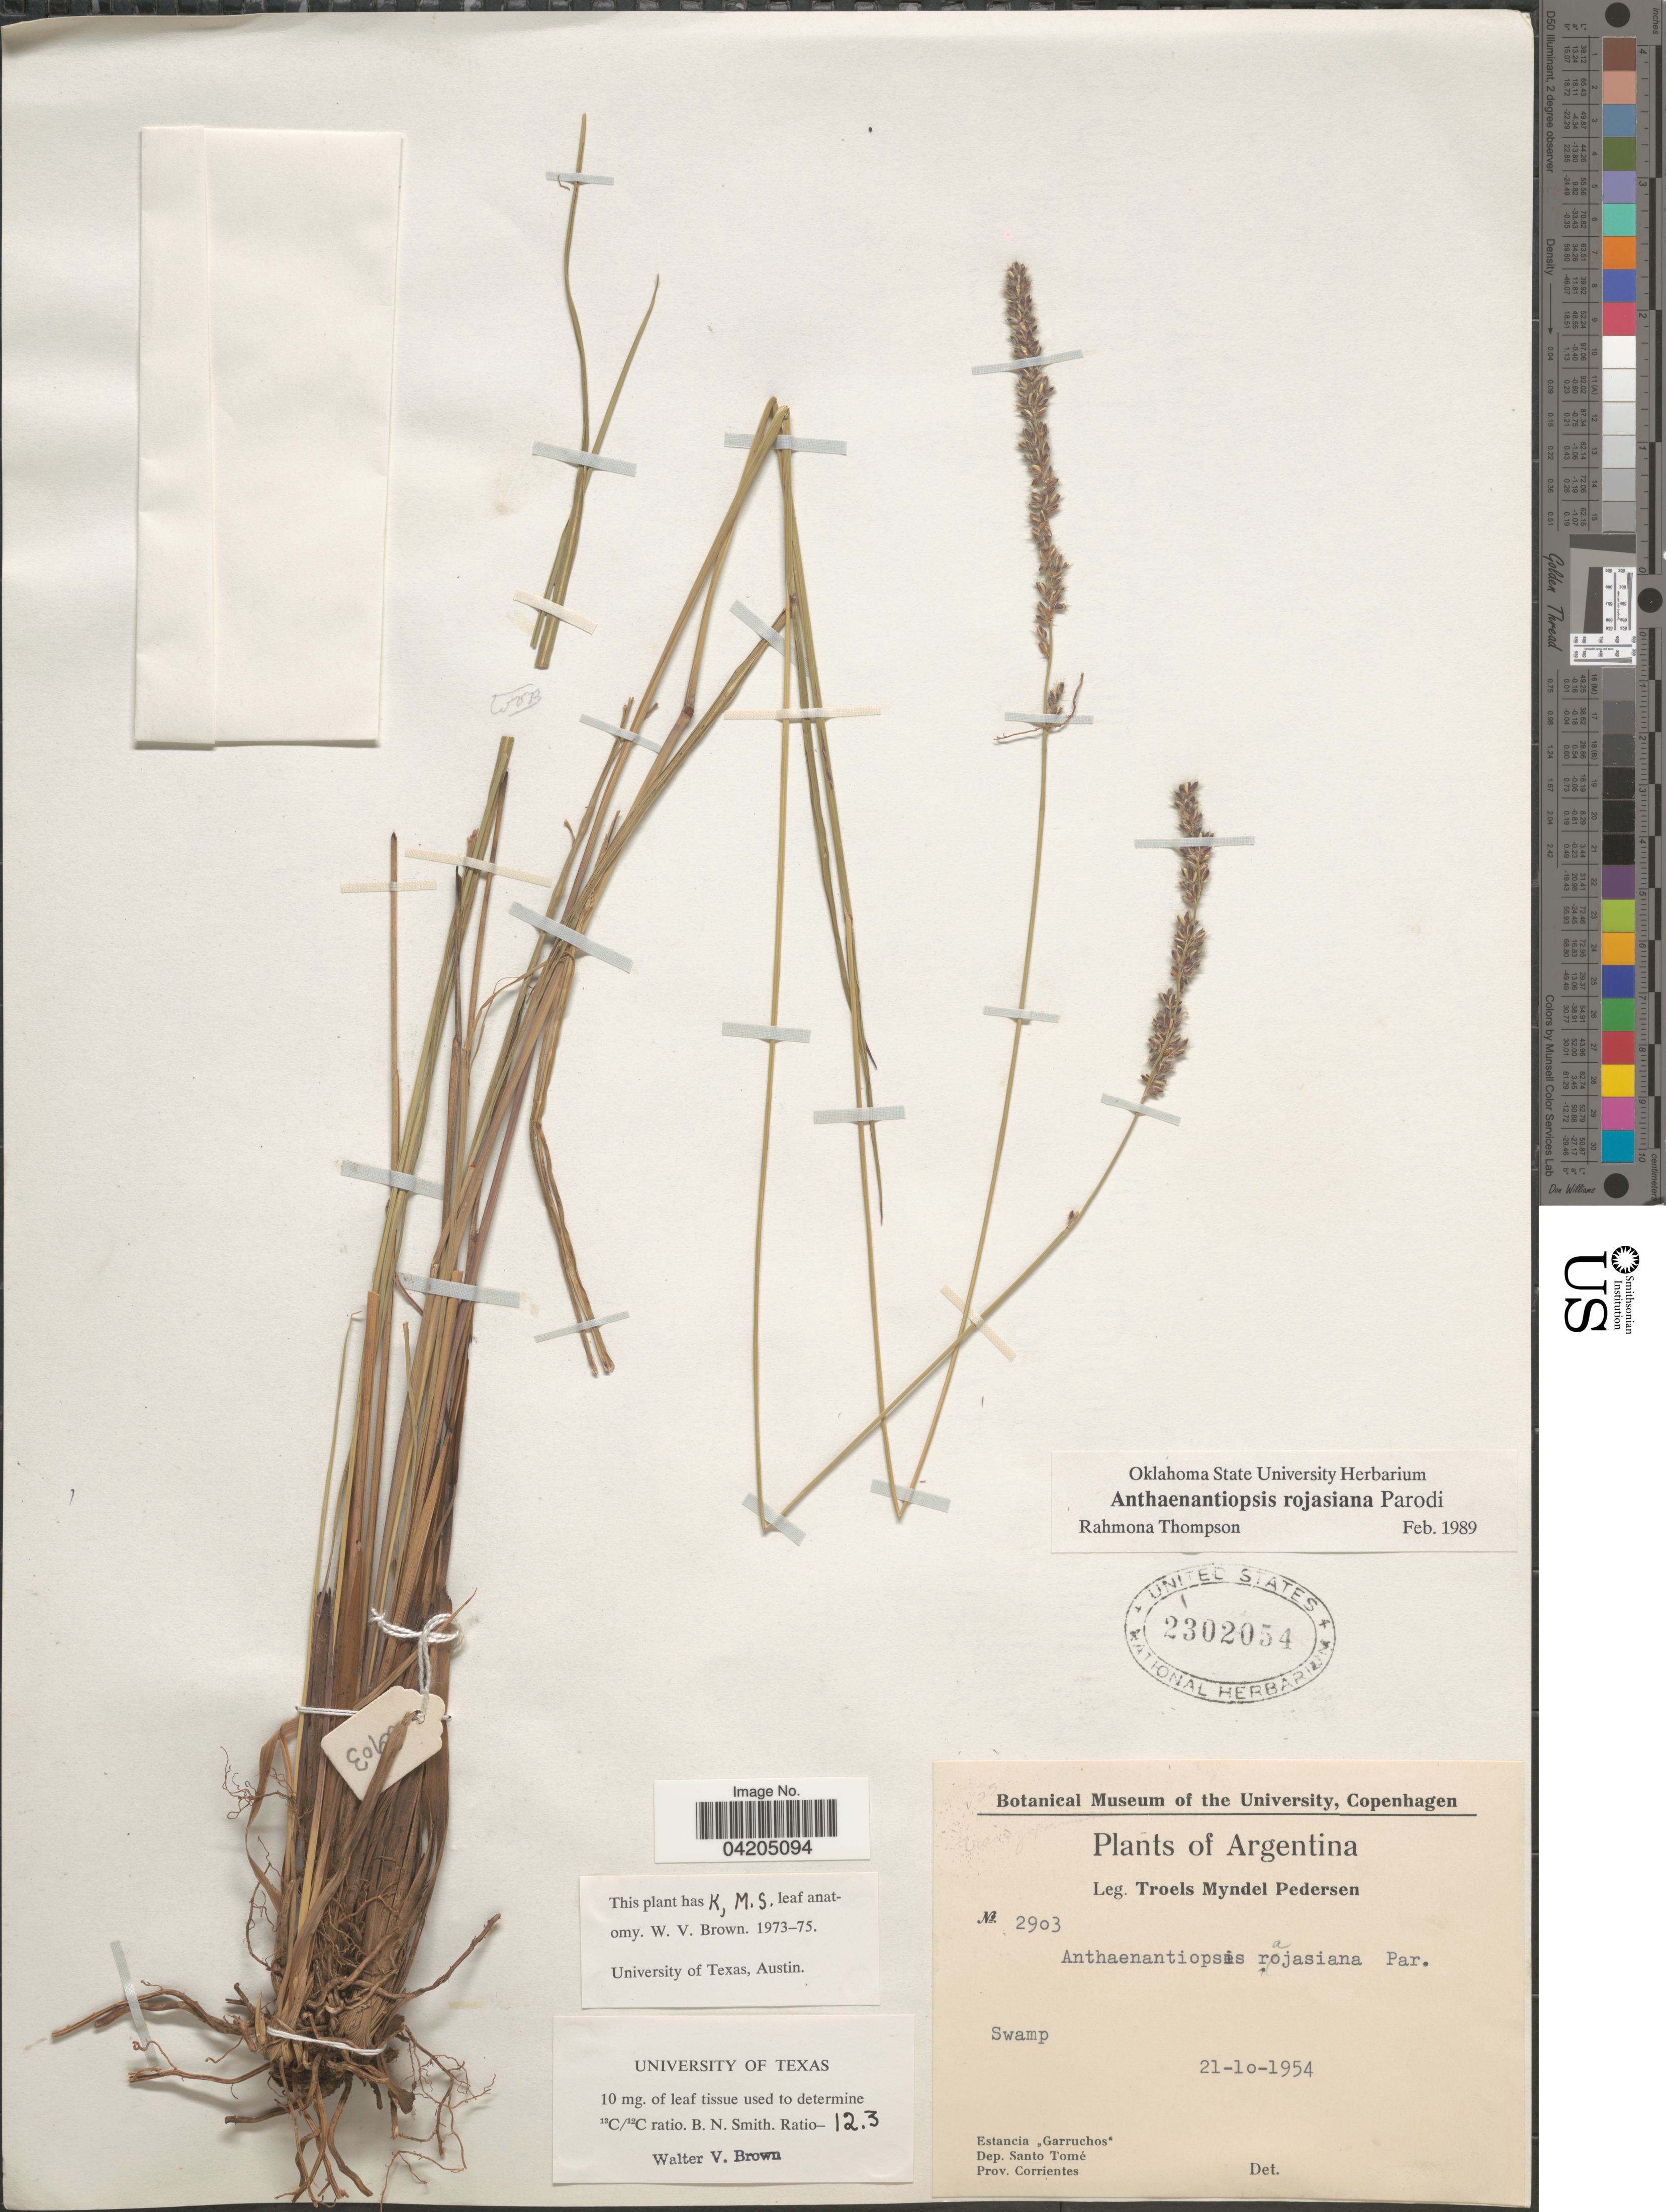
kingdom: Plantae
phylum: Tracheophyta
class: Liliopsida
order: Poales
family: Poaceae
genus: Anthaenantiopsis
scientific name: Anthaenantiopsis rojasiana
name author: Parodi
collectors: T. Pederson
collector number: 2903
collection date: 1954-10-21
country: Argentina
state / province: Corrientes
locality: Estancia "Garruchos". Dep. Santo Tomé.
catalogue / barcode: US 2302054